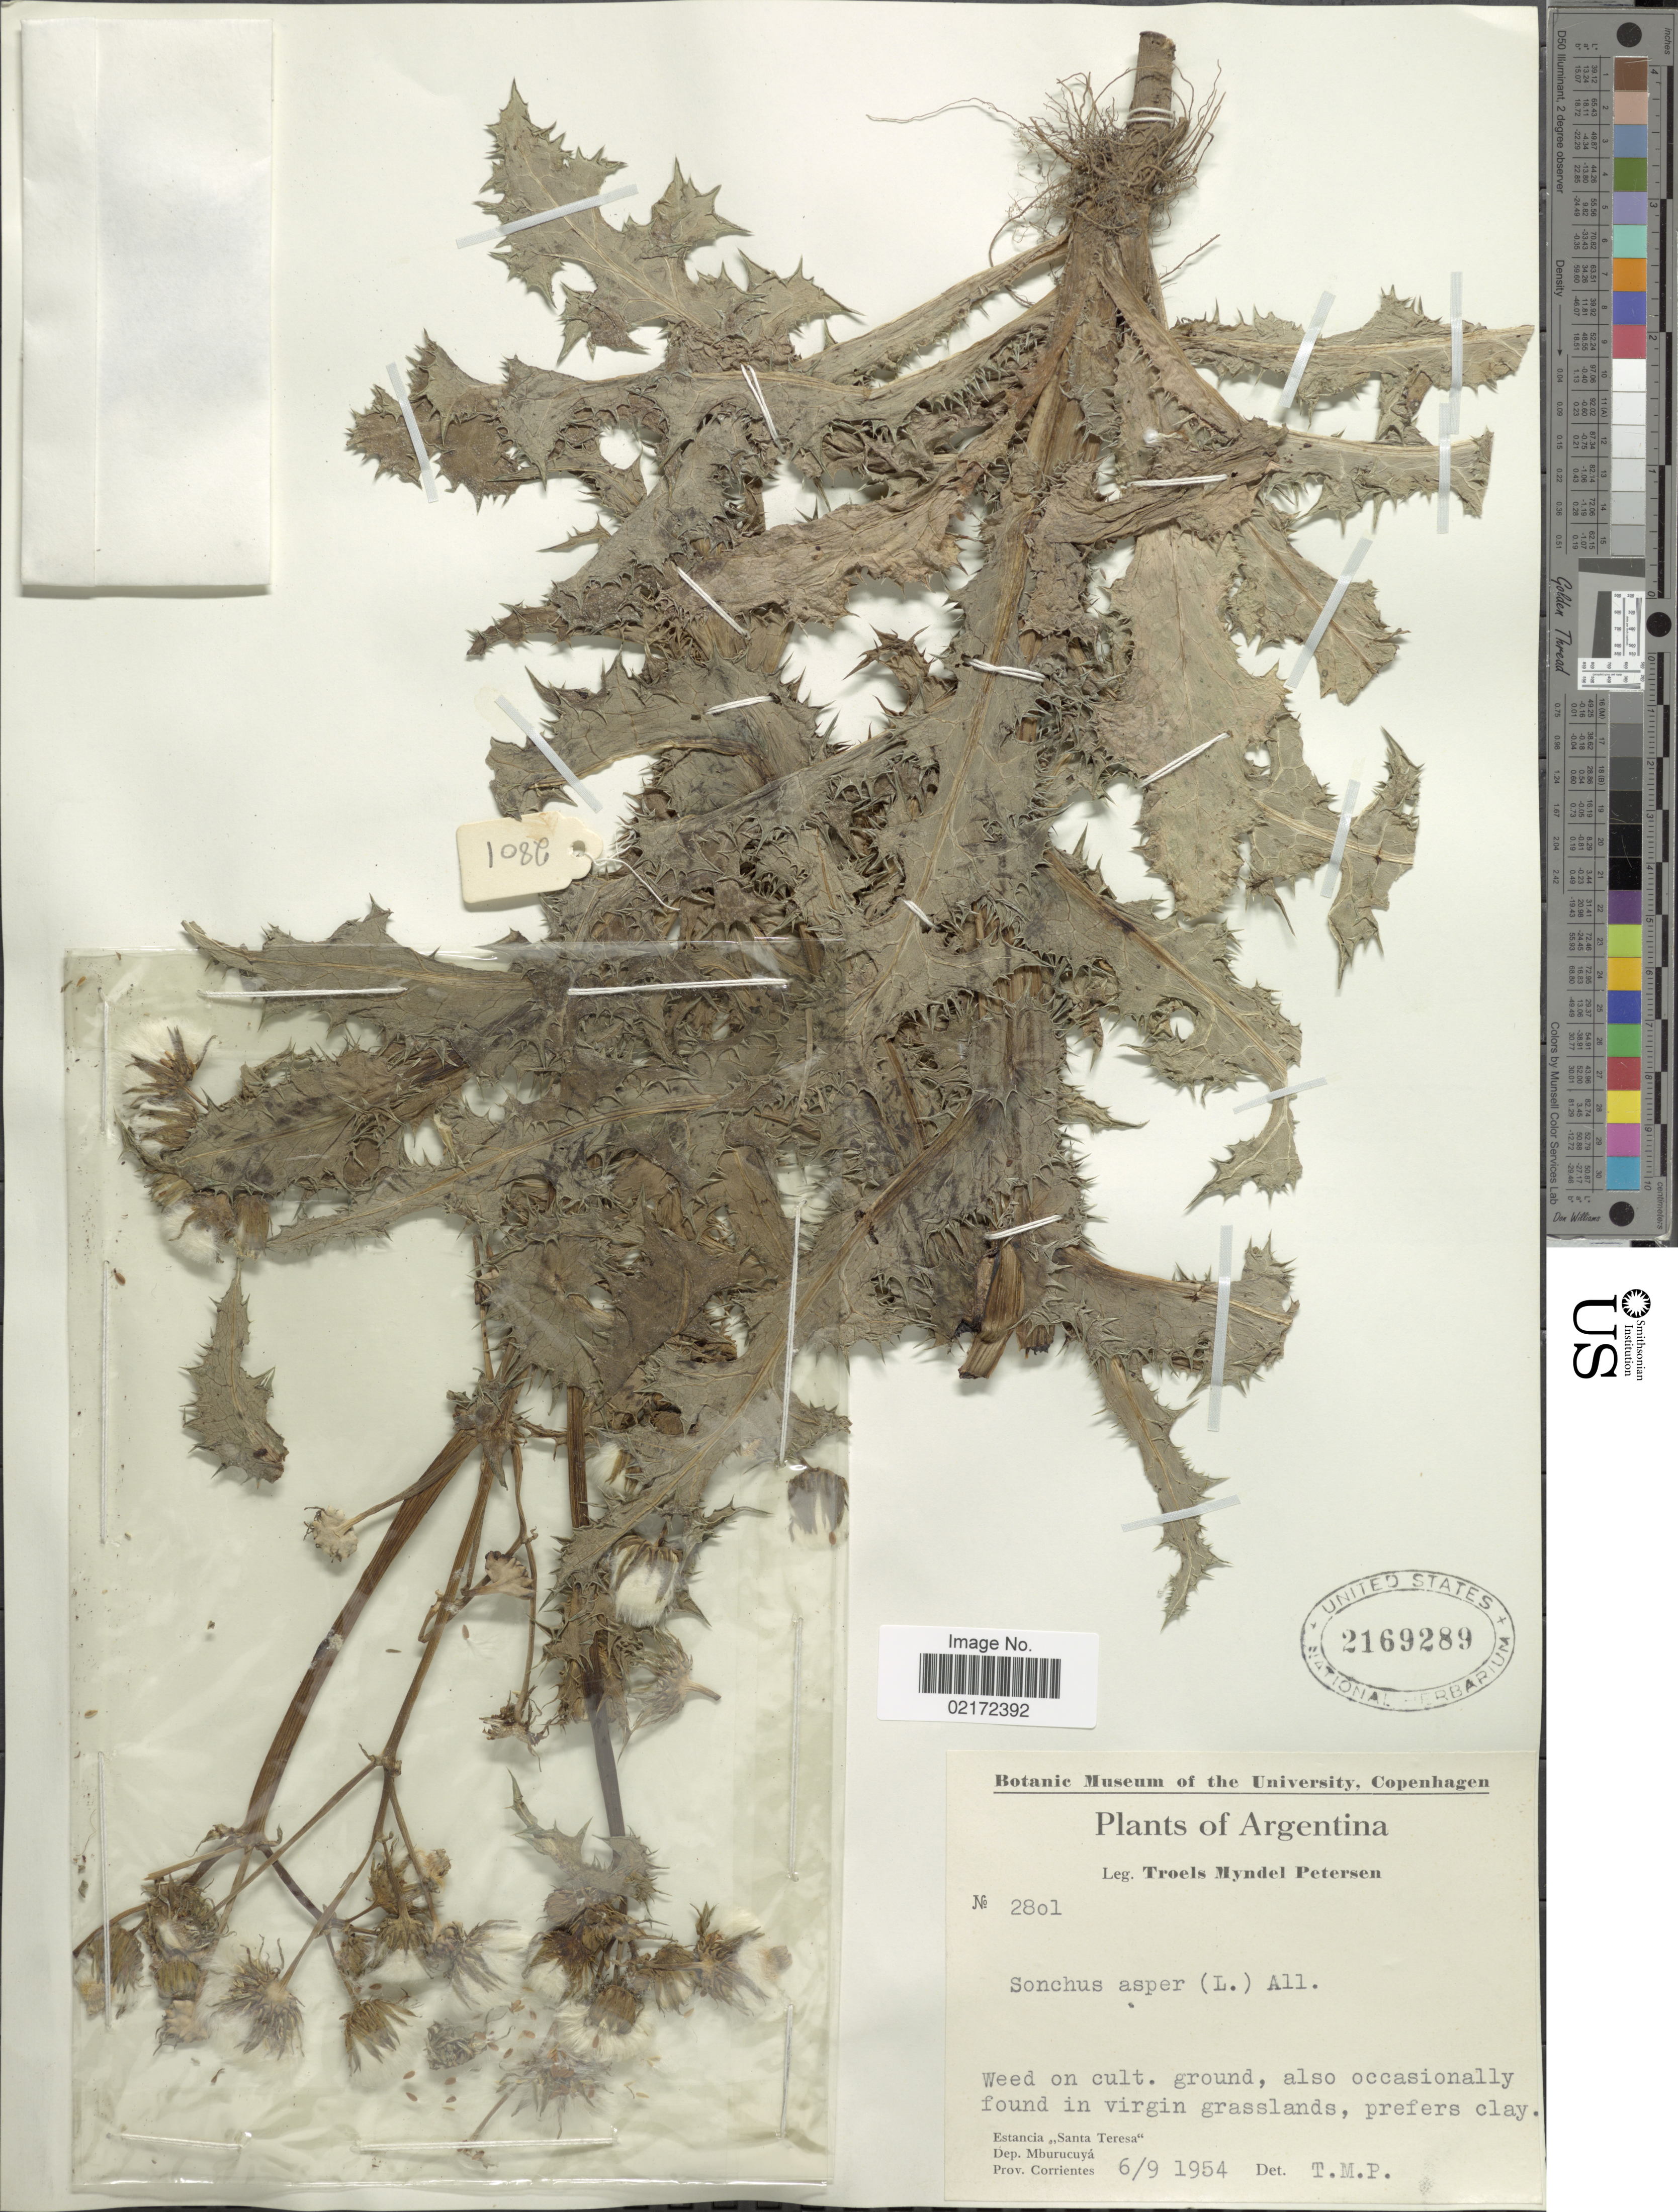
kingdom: Plantae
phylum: Tracheophyta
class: Magnoliopsida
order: Asterales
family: Asteraceae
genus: Sonchus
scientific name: Sonchus asper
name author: (L.) Hill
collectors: T. Pederson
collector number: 2801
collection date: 1954-09-06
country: Argentina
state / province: Corrientes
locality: Estancia "Santa Teresa". Dep. Mburucuyá. Prov. Corrientes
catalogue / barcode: US 2169289